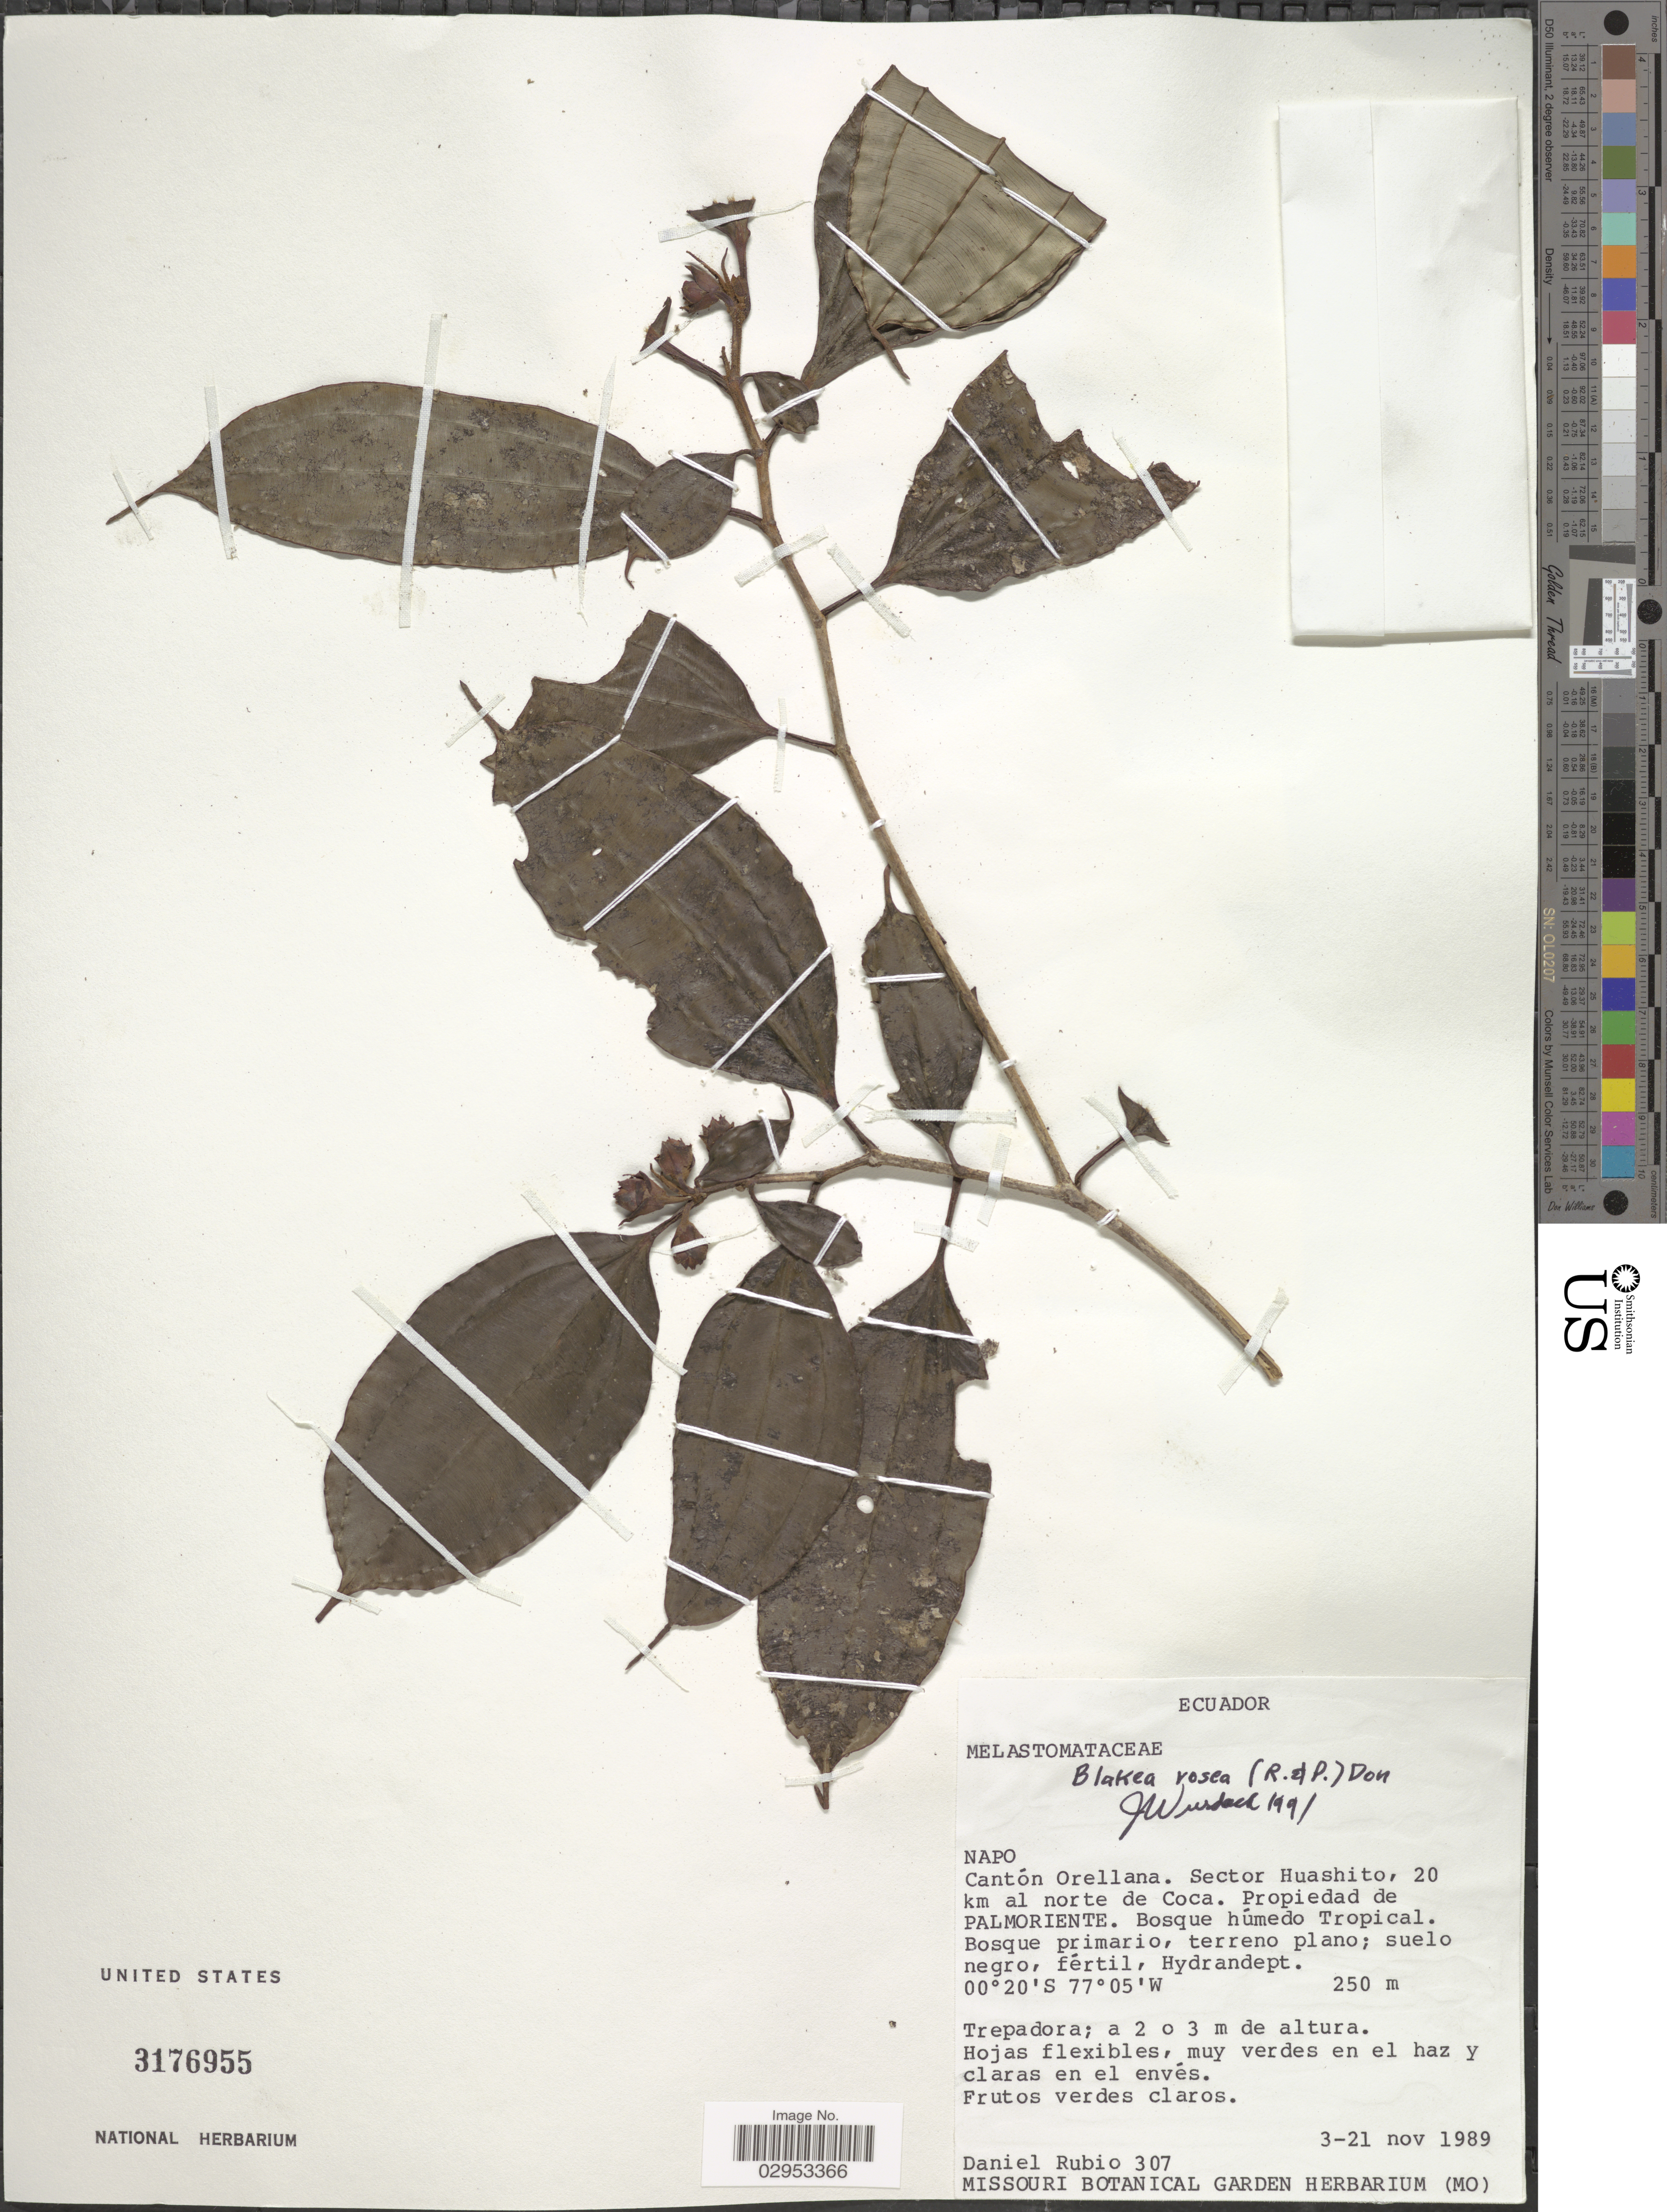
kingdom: Plantae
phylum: Tracheophyta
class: Magnoliopsida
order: Myrtales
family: Melastomataceae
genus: Blakea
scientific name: Blakea rosea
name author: D. Don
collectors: D. Rubio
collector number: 307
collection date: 1989-11-03/1989-11-21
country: Ecuador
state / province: Napo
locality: Cantón Orellana. Sector Huashito, 20 km al norte de Coca. Propiedad de PALMORIENTE.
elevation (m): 250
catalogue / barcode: US 3176955